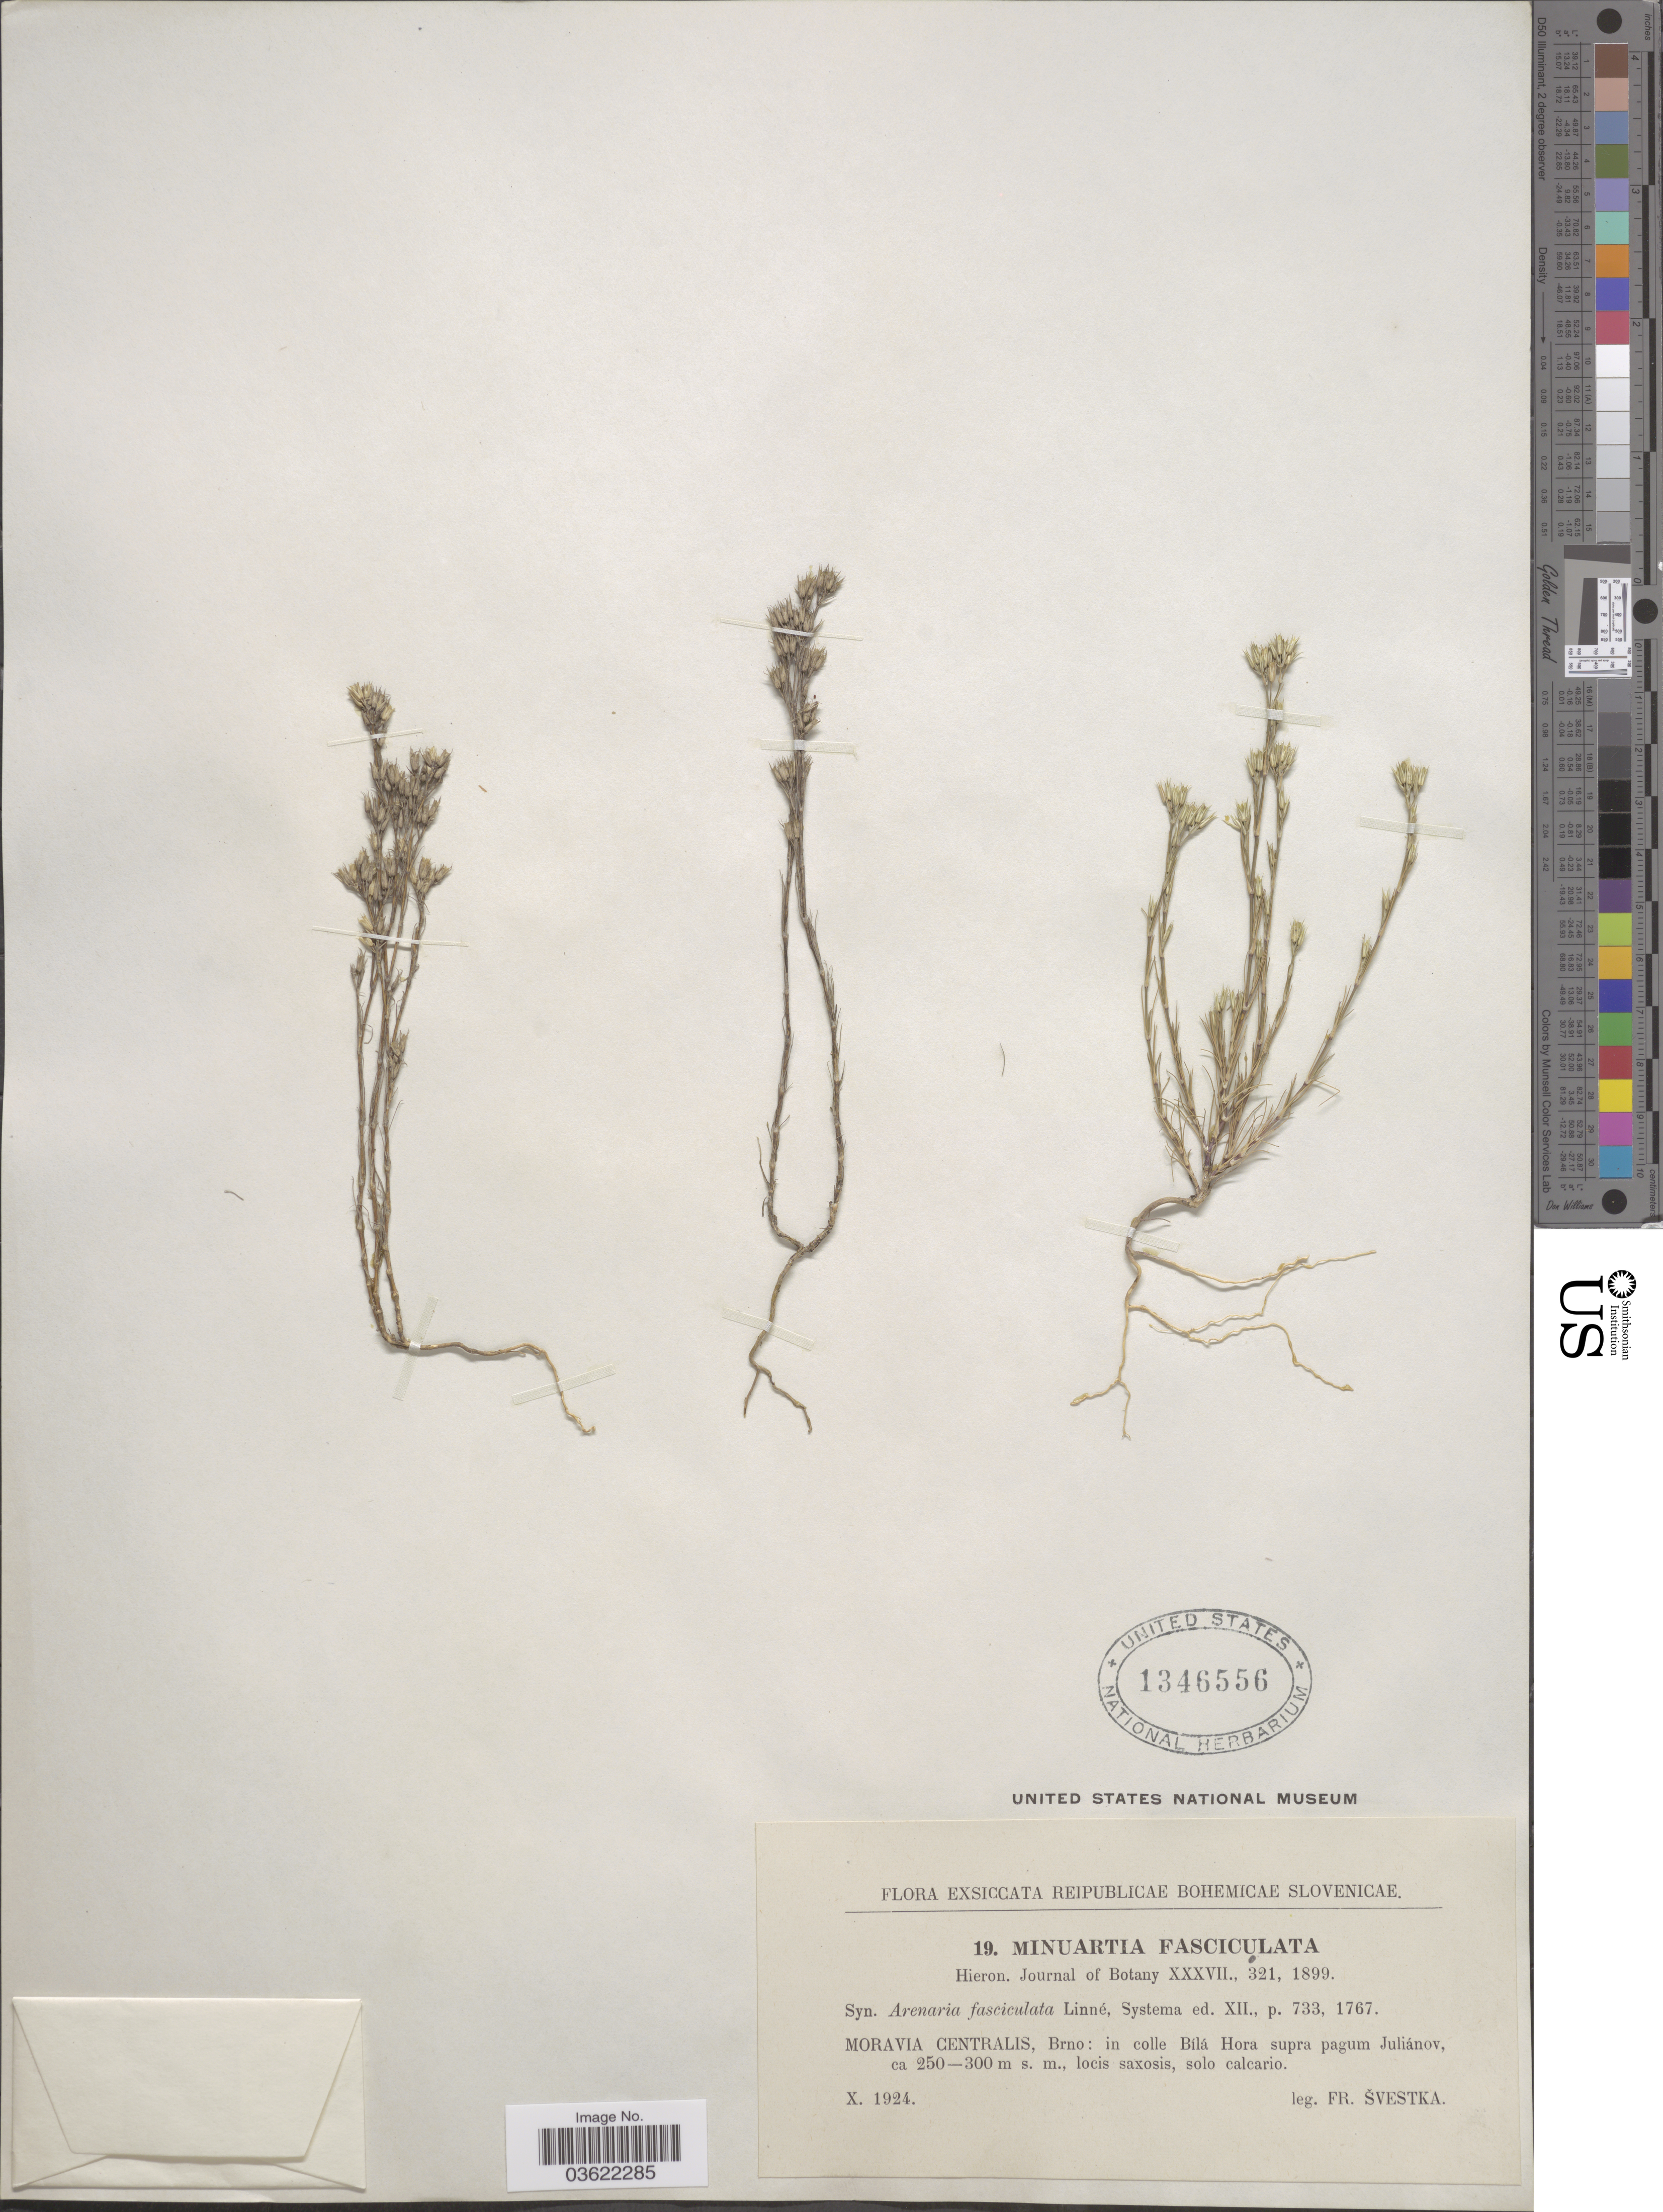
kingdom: Plantae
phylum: Tracheophyta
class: Magnoliopsida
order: Caryophyllales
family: Caryophyllaceae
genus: Arenaria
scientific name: Arenaria fasciculata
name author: L.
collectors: F. Svestka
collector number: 19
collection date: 1924-10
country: Czechia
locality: Reipulbicae Bohemicae Slovenicae. Moravia centralis, Brno: in colle Bílá Hora supra pagum Juliánov.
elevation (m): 250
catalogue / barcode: US 13465556